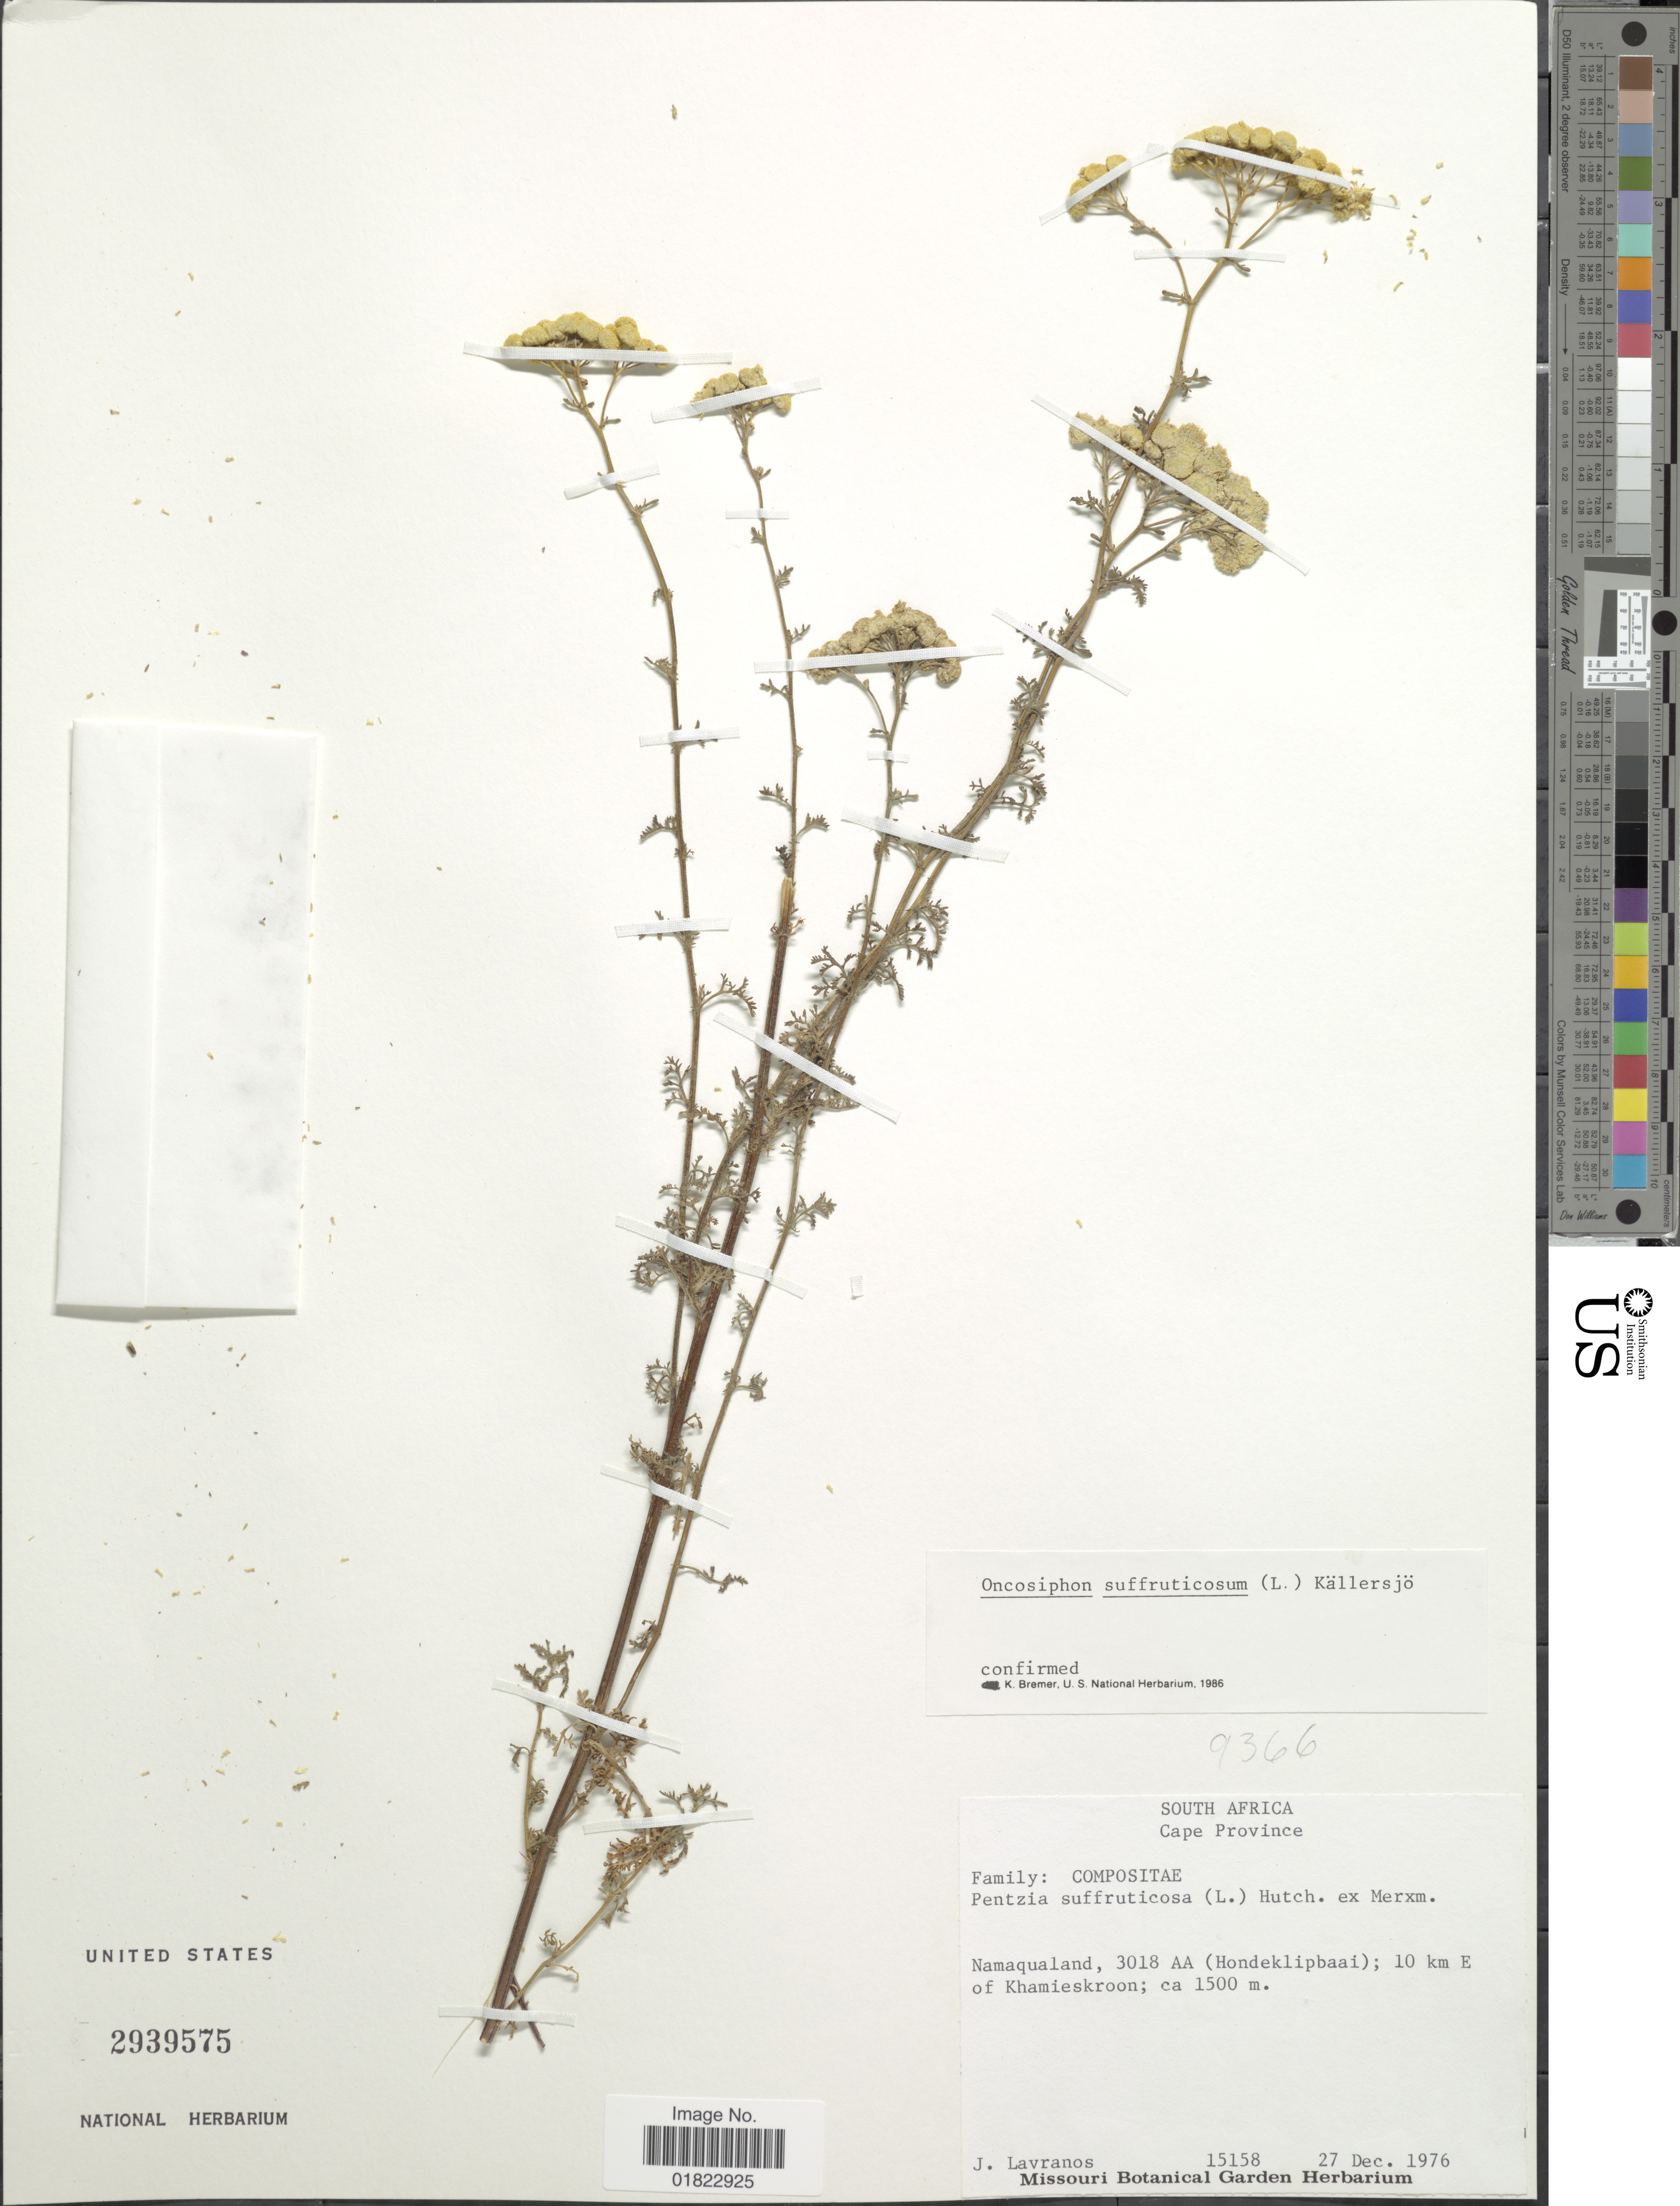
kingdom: Plantae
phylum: Tracheophyta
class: Magnoliopsida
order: Asterales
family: Asteraceae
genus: Oncosiphon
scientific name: Oncosiphon suffruticosum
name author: (L.) Källersjö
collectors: J. Lavranos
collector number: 15158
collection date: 1976-12-27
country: South Africa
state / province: Northern Cape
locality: South Africa, Cape Province. Namaqualand, 3018 AA (Hondeklipbaai); 10 km E of Khamieskroon.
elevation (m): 1500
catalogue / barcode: US 2939575